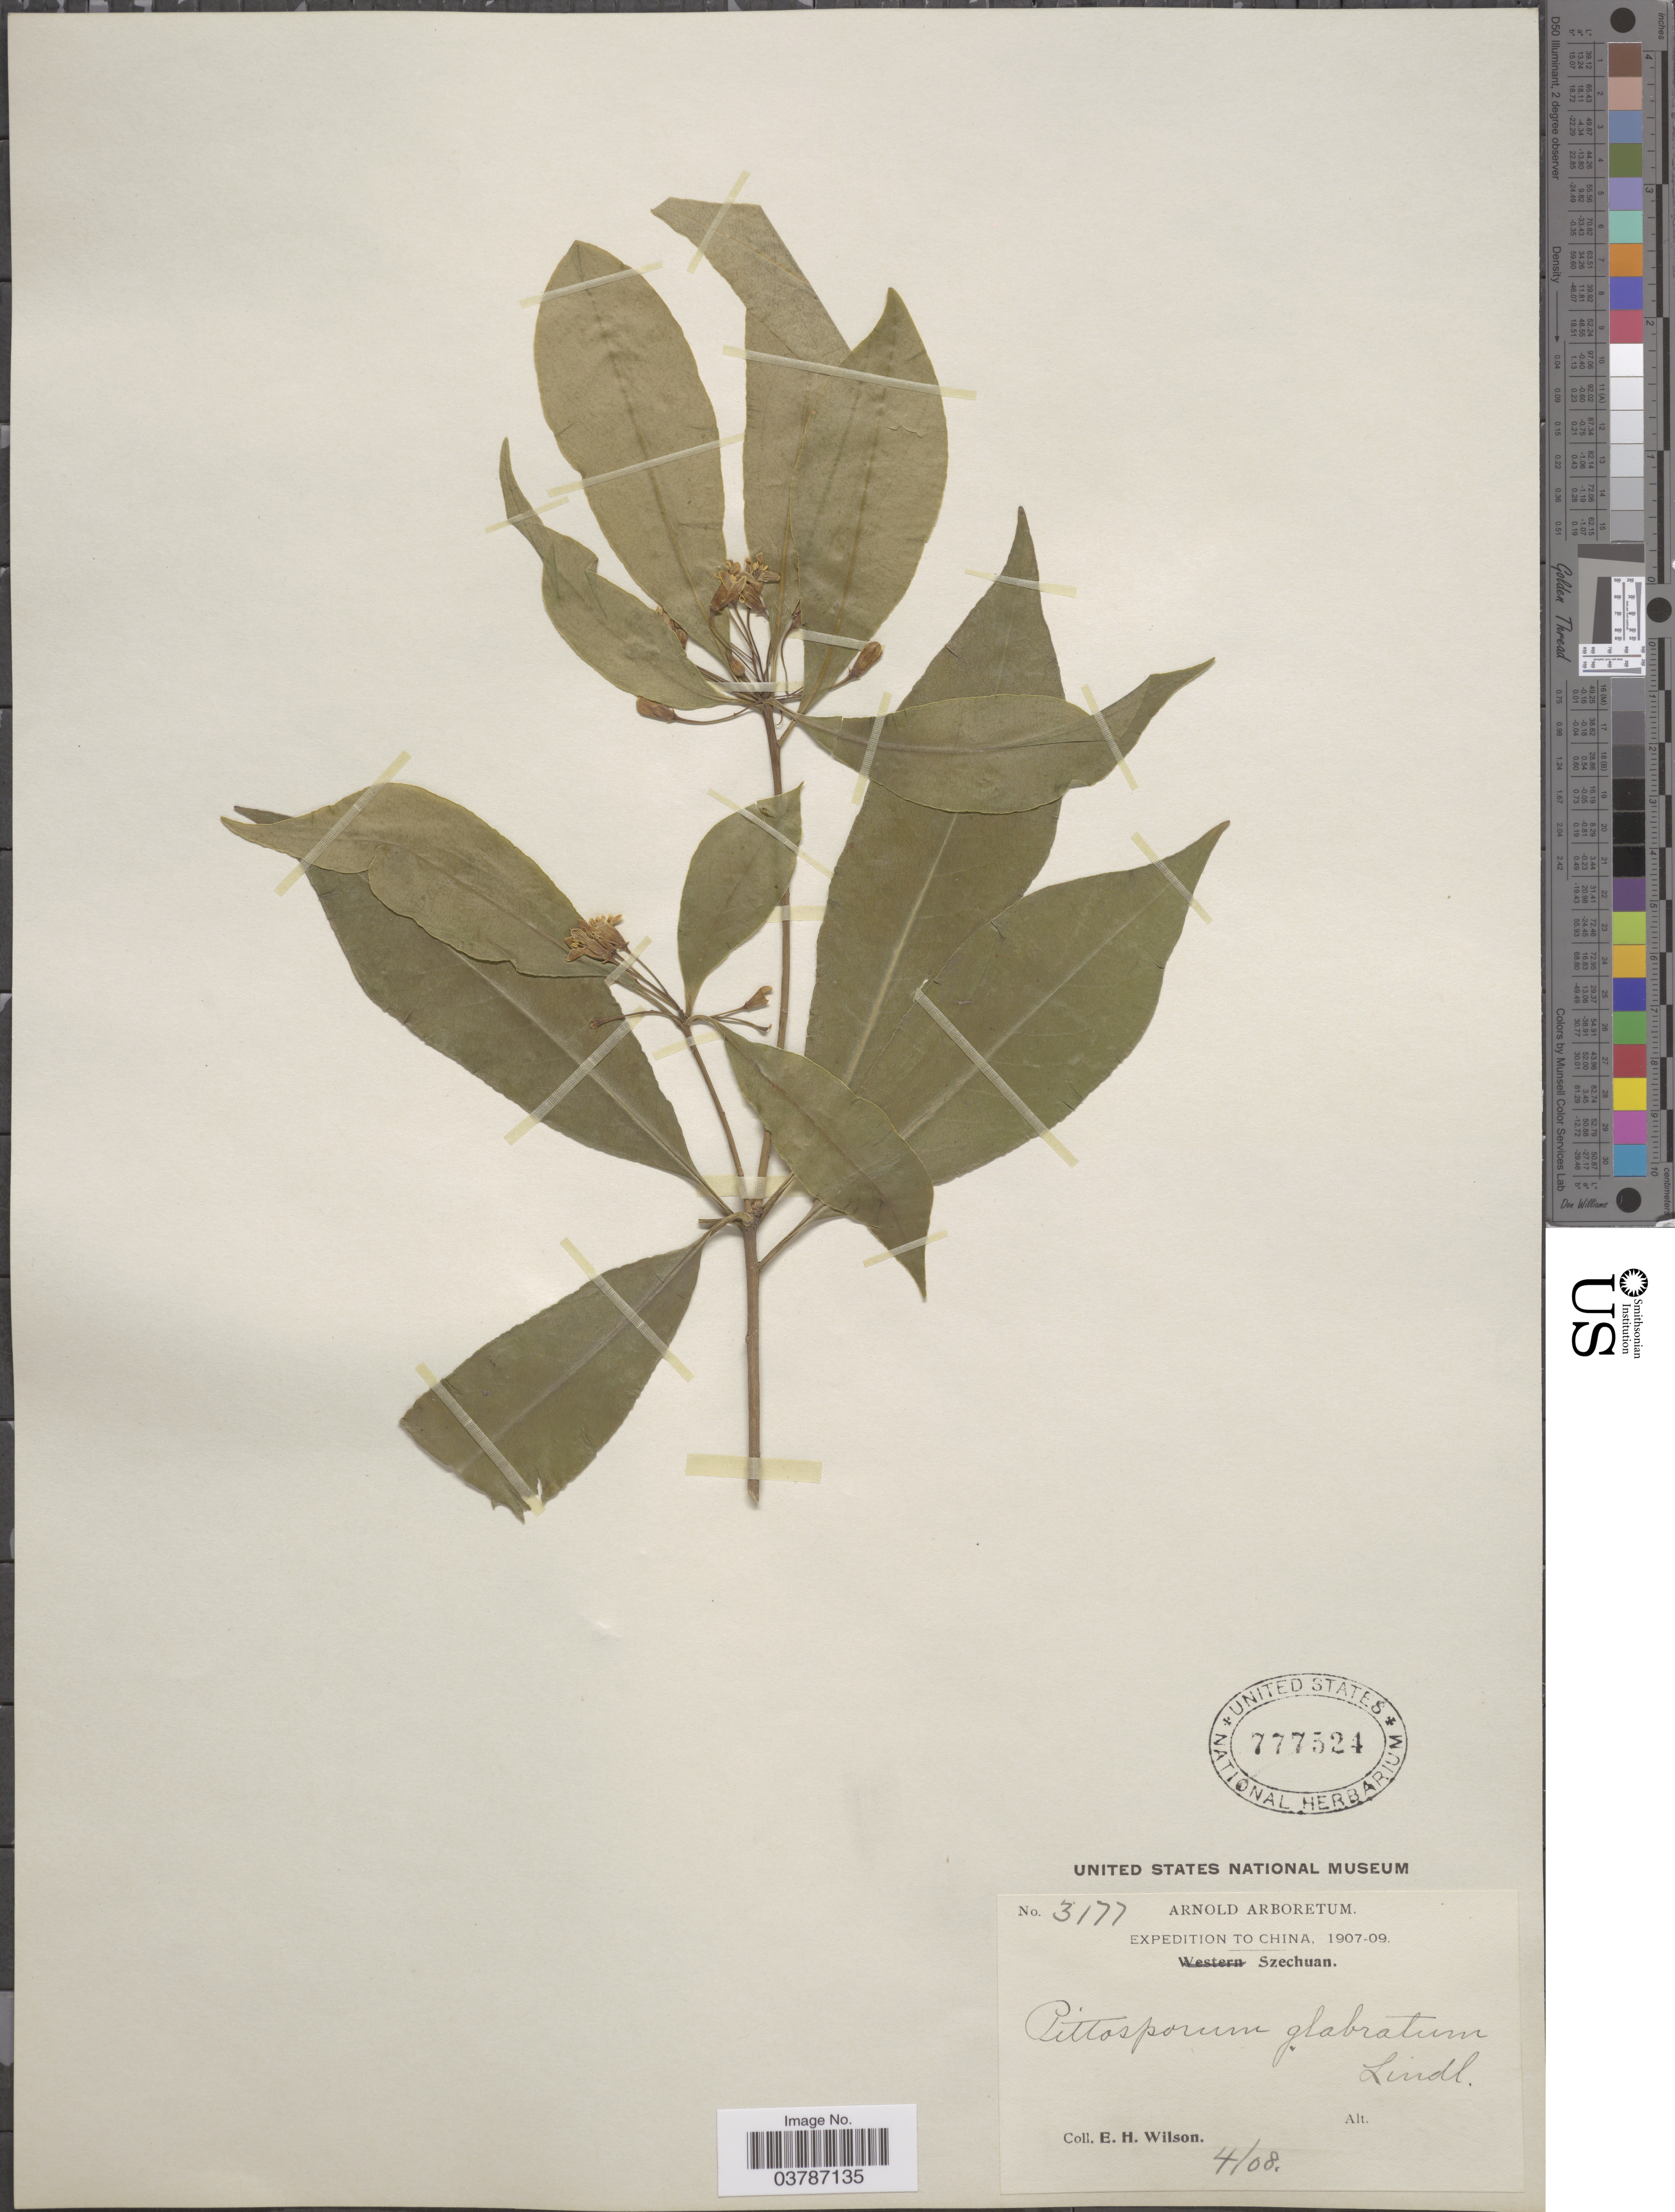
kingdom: Plantae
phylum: Tracheophyta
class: Magnoliopsida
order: Apiales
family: Pittosporaceae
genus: Pittosporum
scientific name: Pittosporum glabratum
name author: Lindl.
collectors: E. Wilson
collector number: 3177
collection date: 1908-04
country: China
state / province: Sichuan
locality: Szechuan.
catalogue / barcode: US 777524